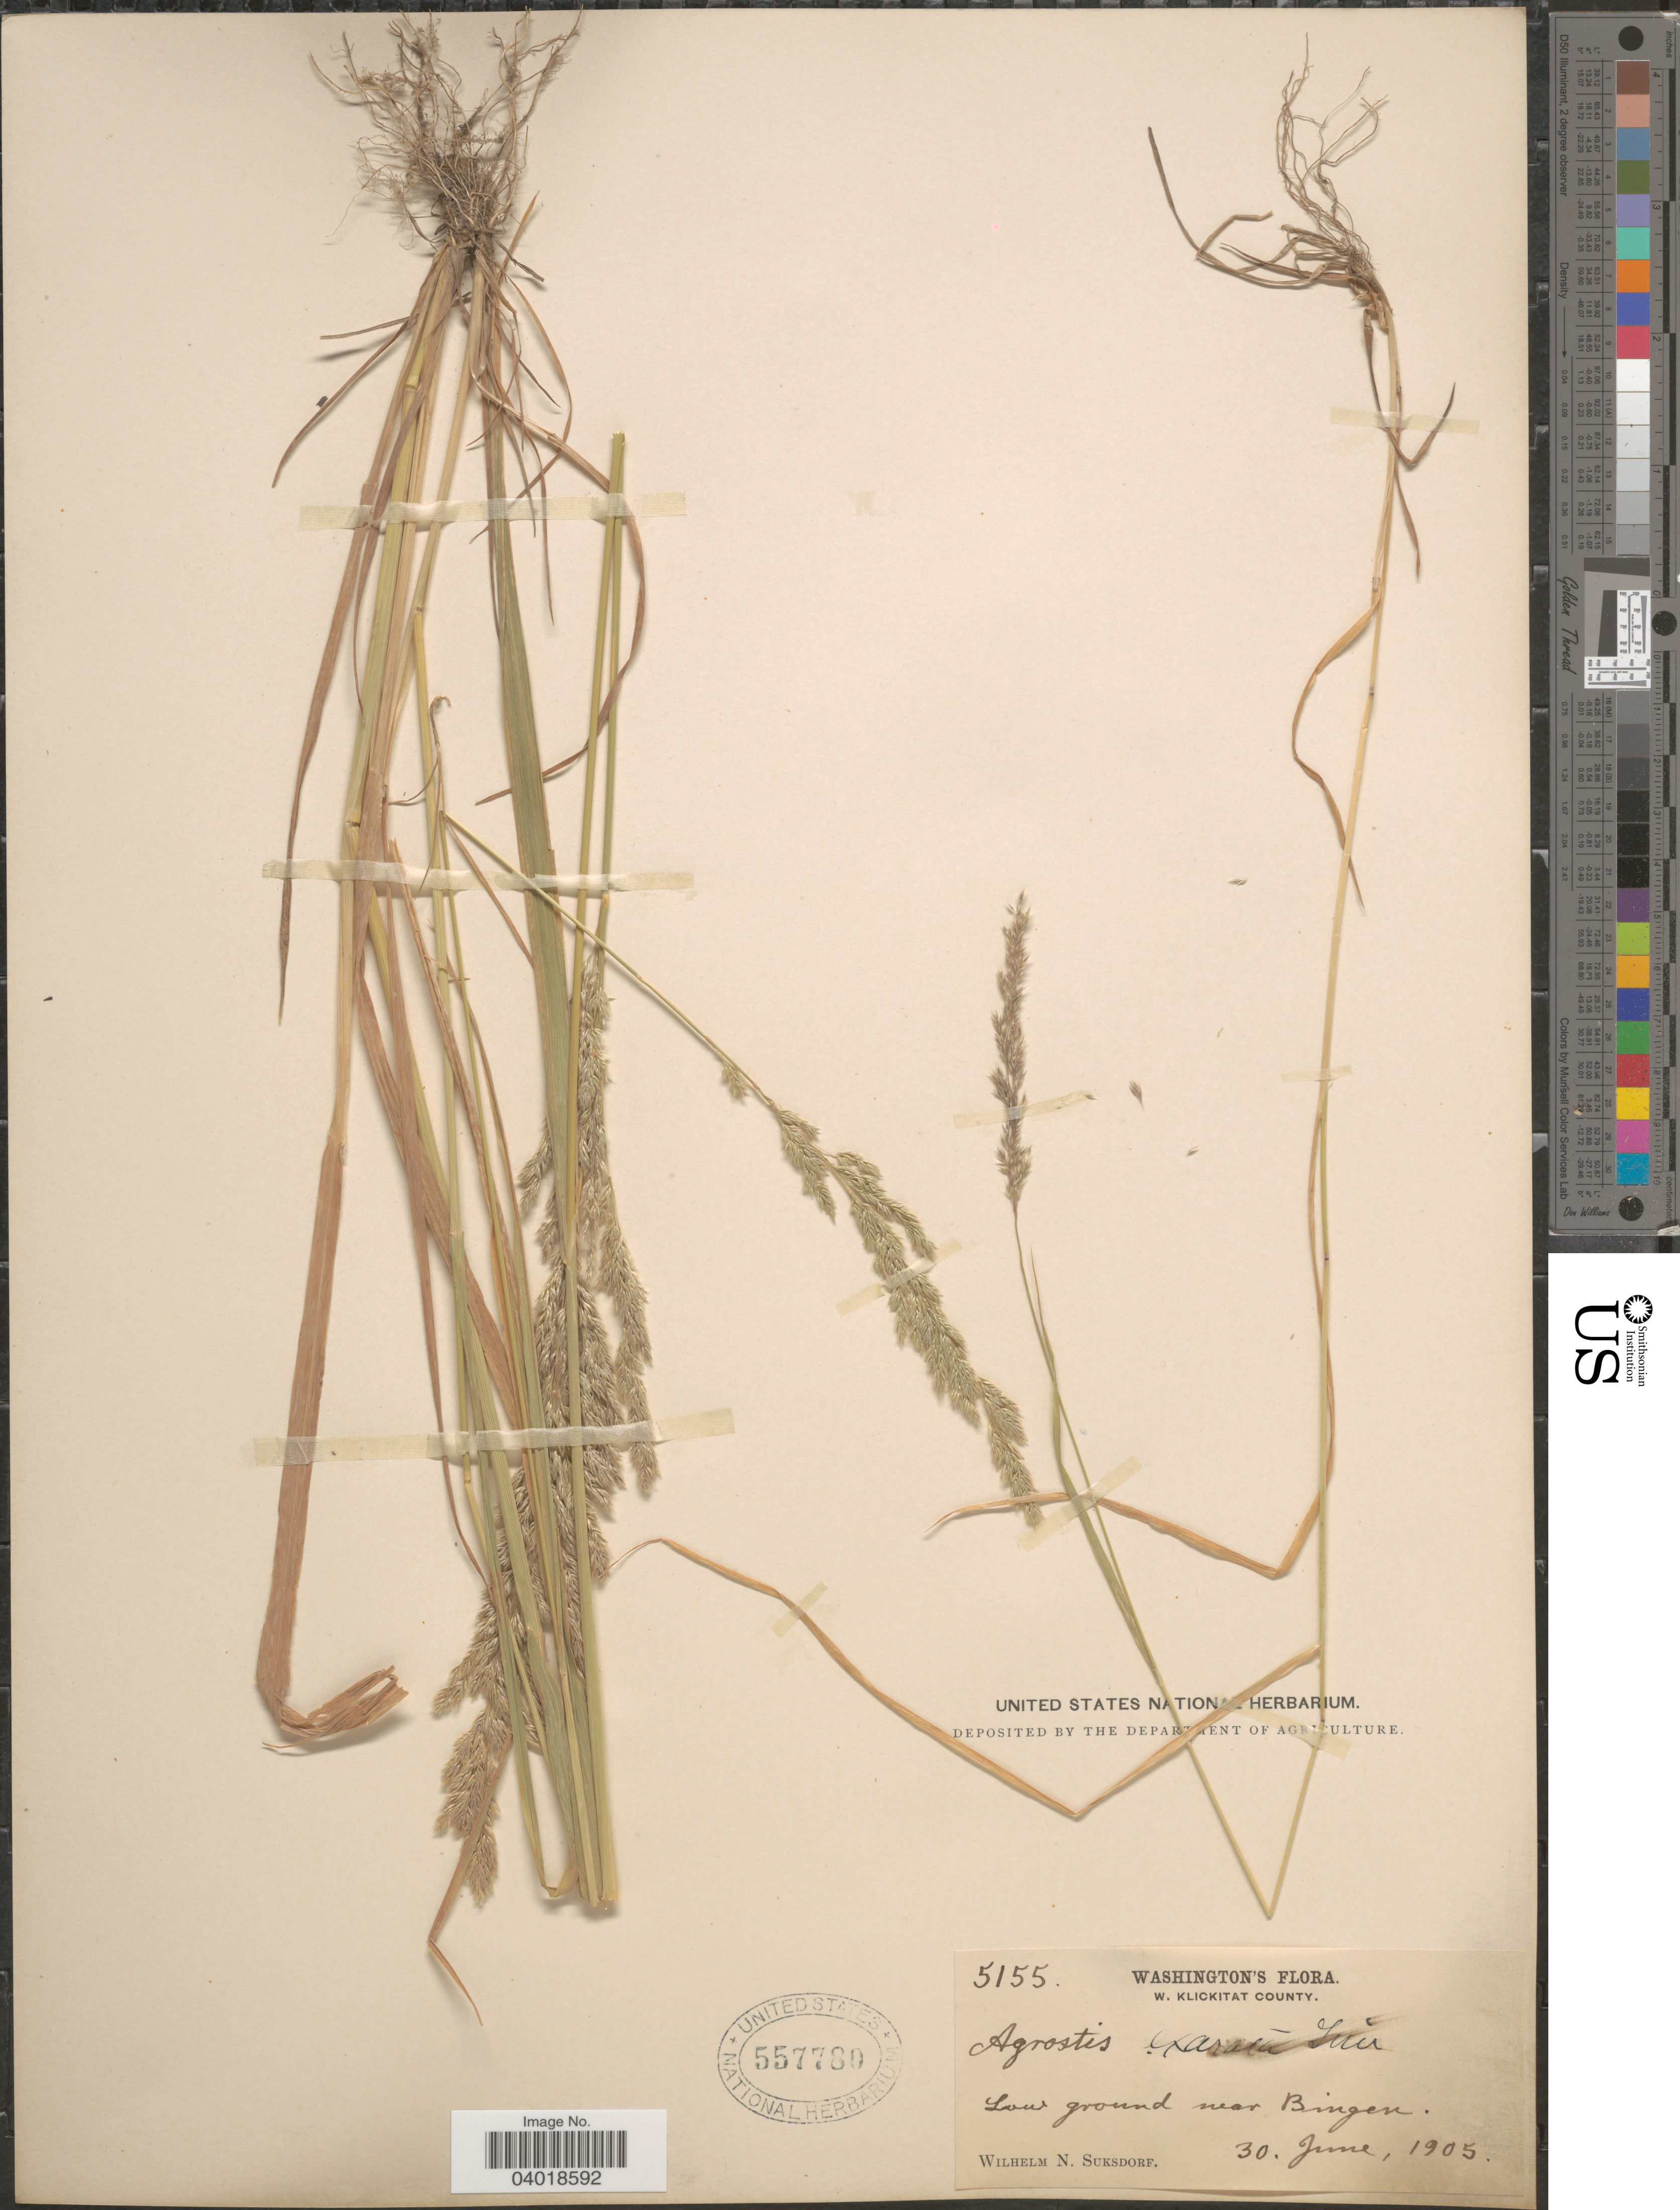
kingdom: Plantae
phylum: Tracheophyta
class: Liliopsida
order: Poales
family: Poaceae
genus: Agrostis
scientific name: Agrostis exarata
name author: Trin.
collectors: W. N. Suksdorf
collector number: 5155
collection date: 1905-06-30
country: United States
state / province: Washington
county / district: Klickitat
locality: W. Klickitat County. Low ground near Bingen.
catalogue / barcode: US 557780